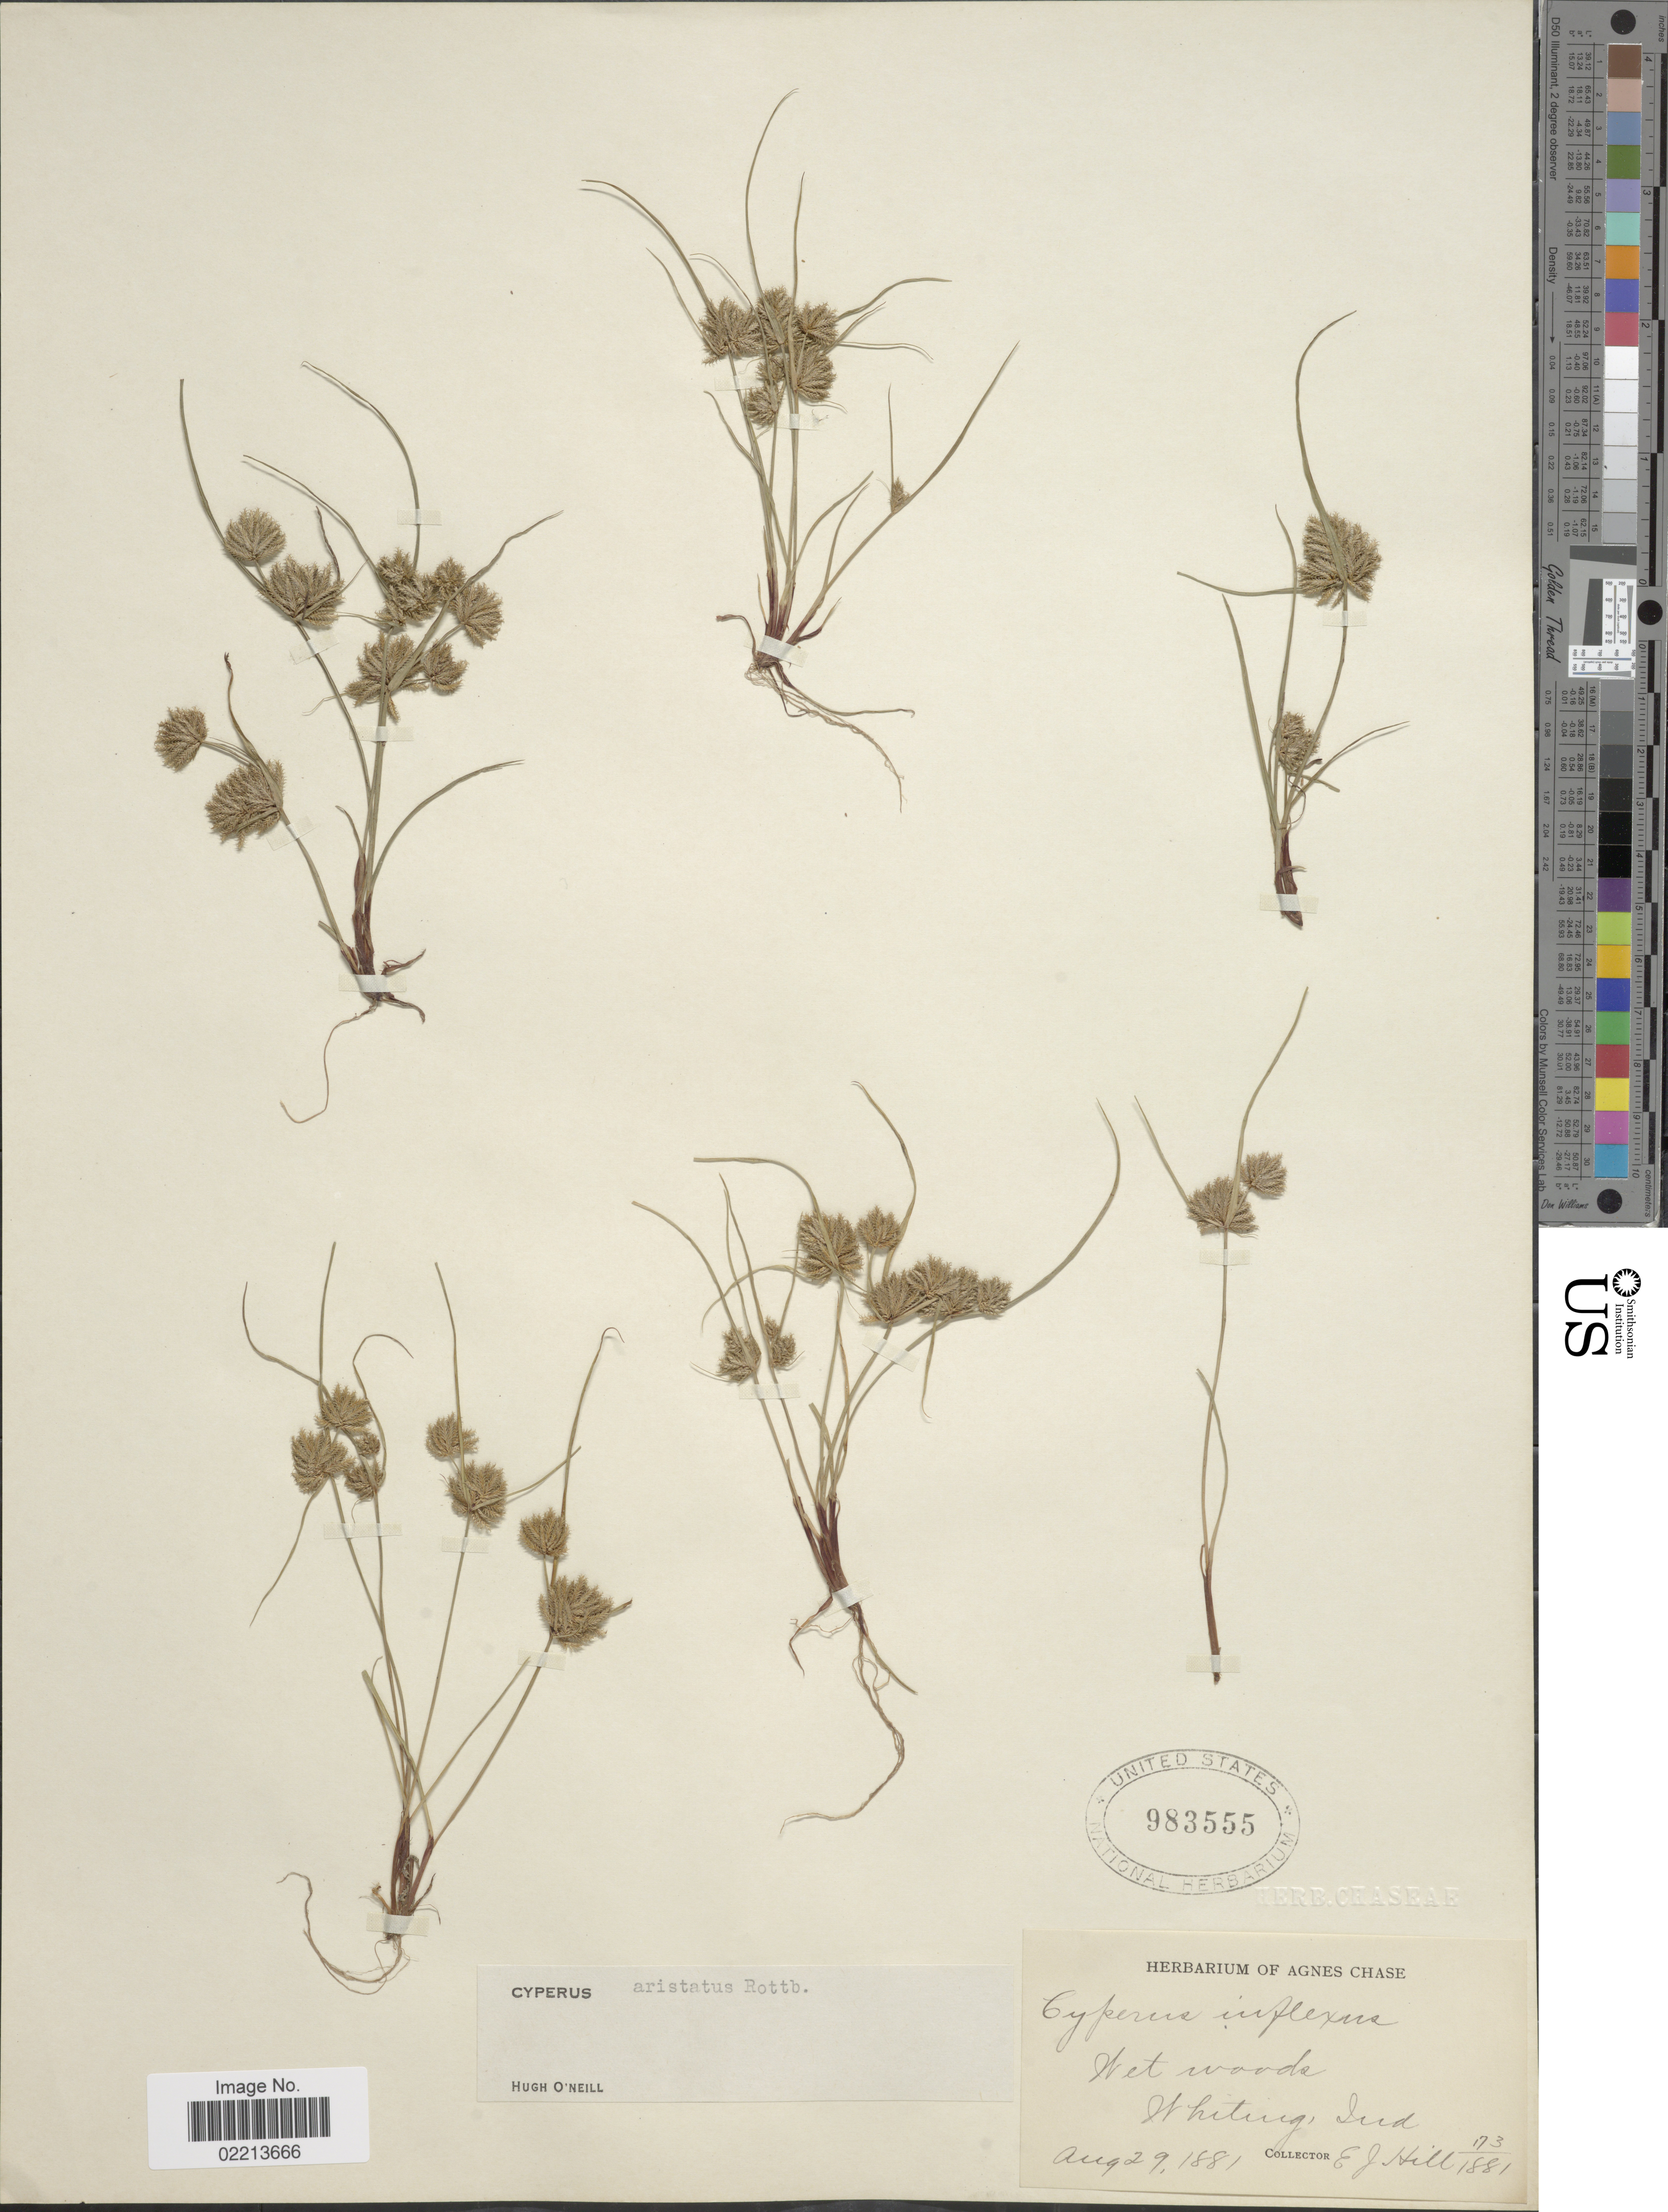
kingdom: Plantae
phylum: Tracheophyta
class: Liliopsida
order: Poales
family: Cyperaceae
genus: Cyperus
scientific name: Cyperus squarrosus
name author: L.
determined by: Strong, Mark T., (BOT), Smithsonian Institution - National Museum of Natural History (UNITED STATES)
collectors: E. J. Hill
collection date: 1881-08-29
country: United States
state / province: Indiana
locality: Wet woods, Whitung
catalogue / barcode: US 983555